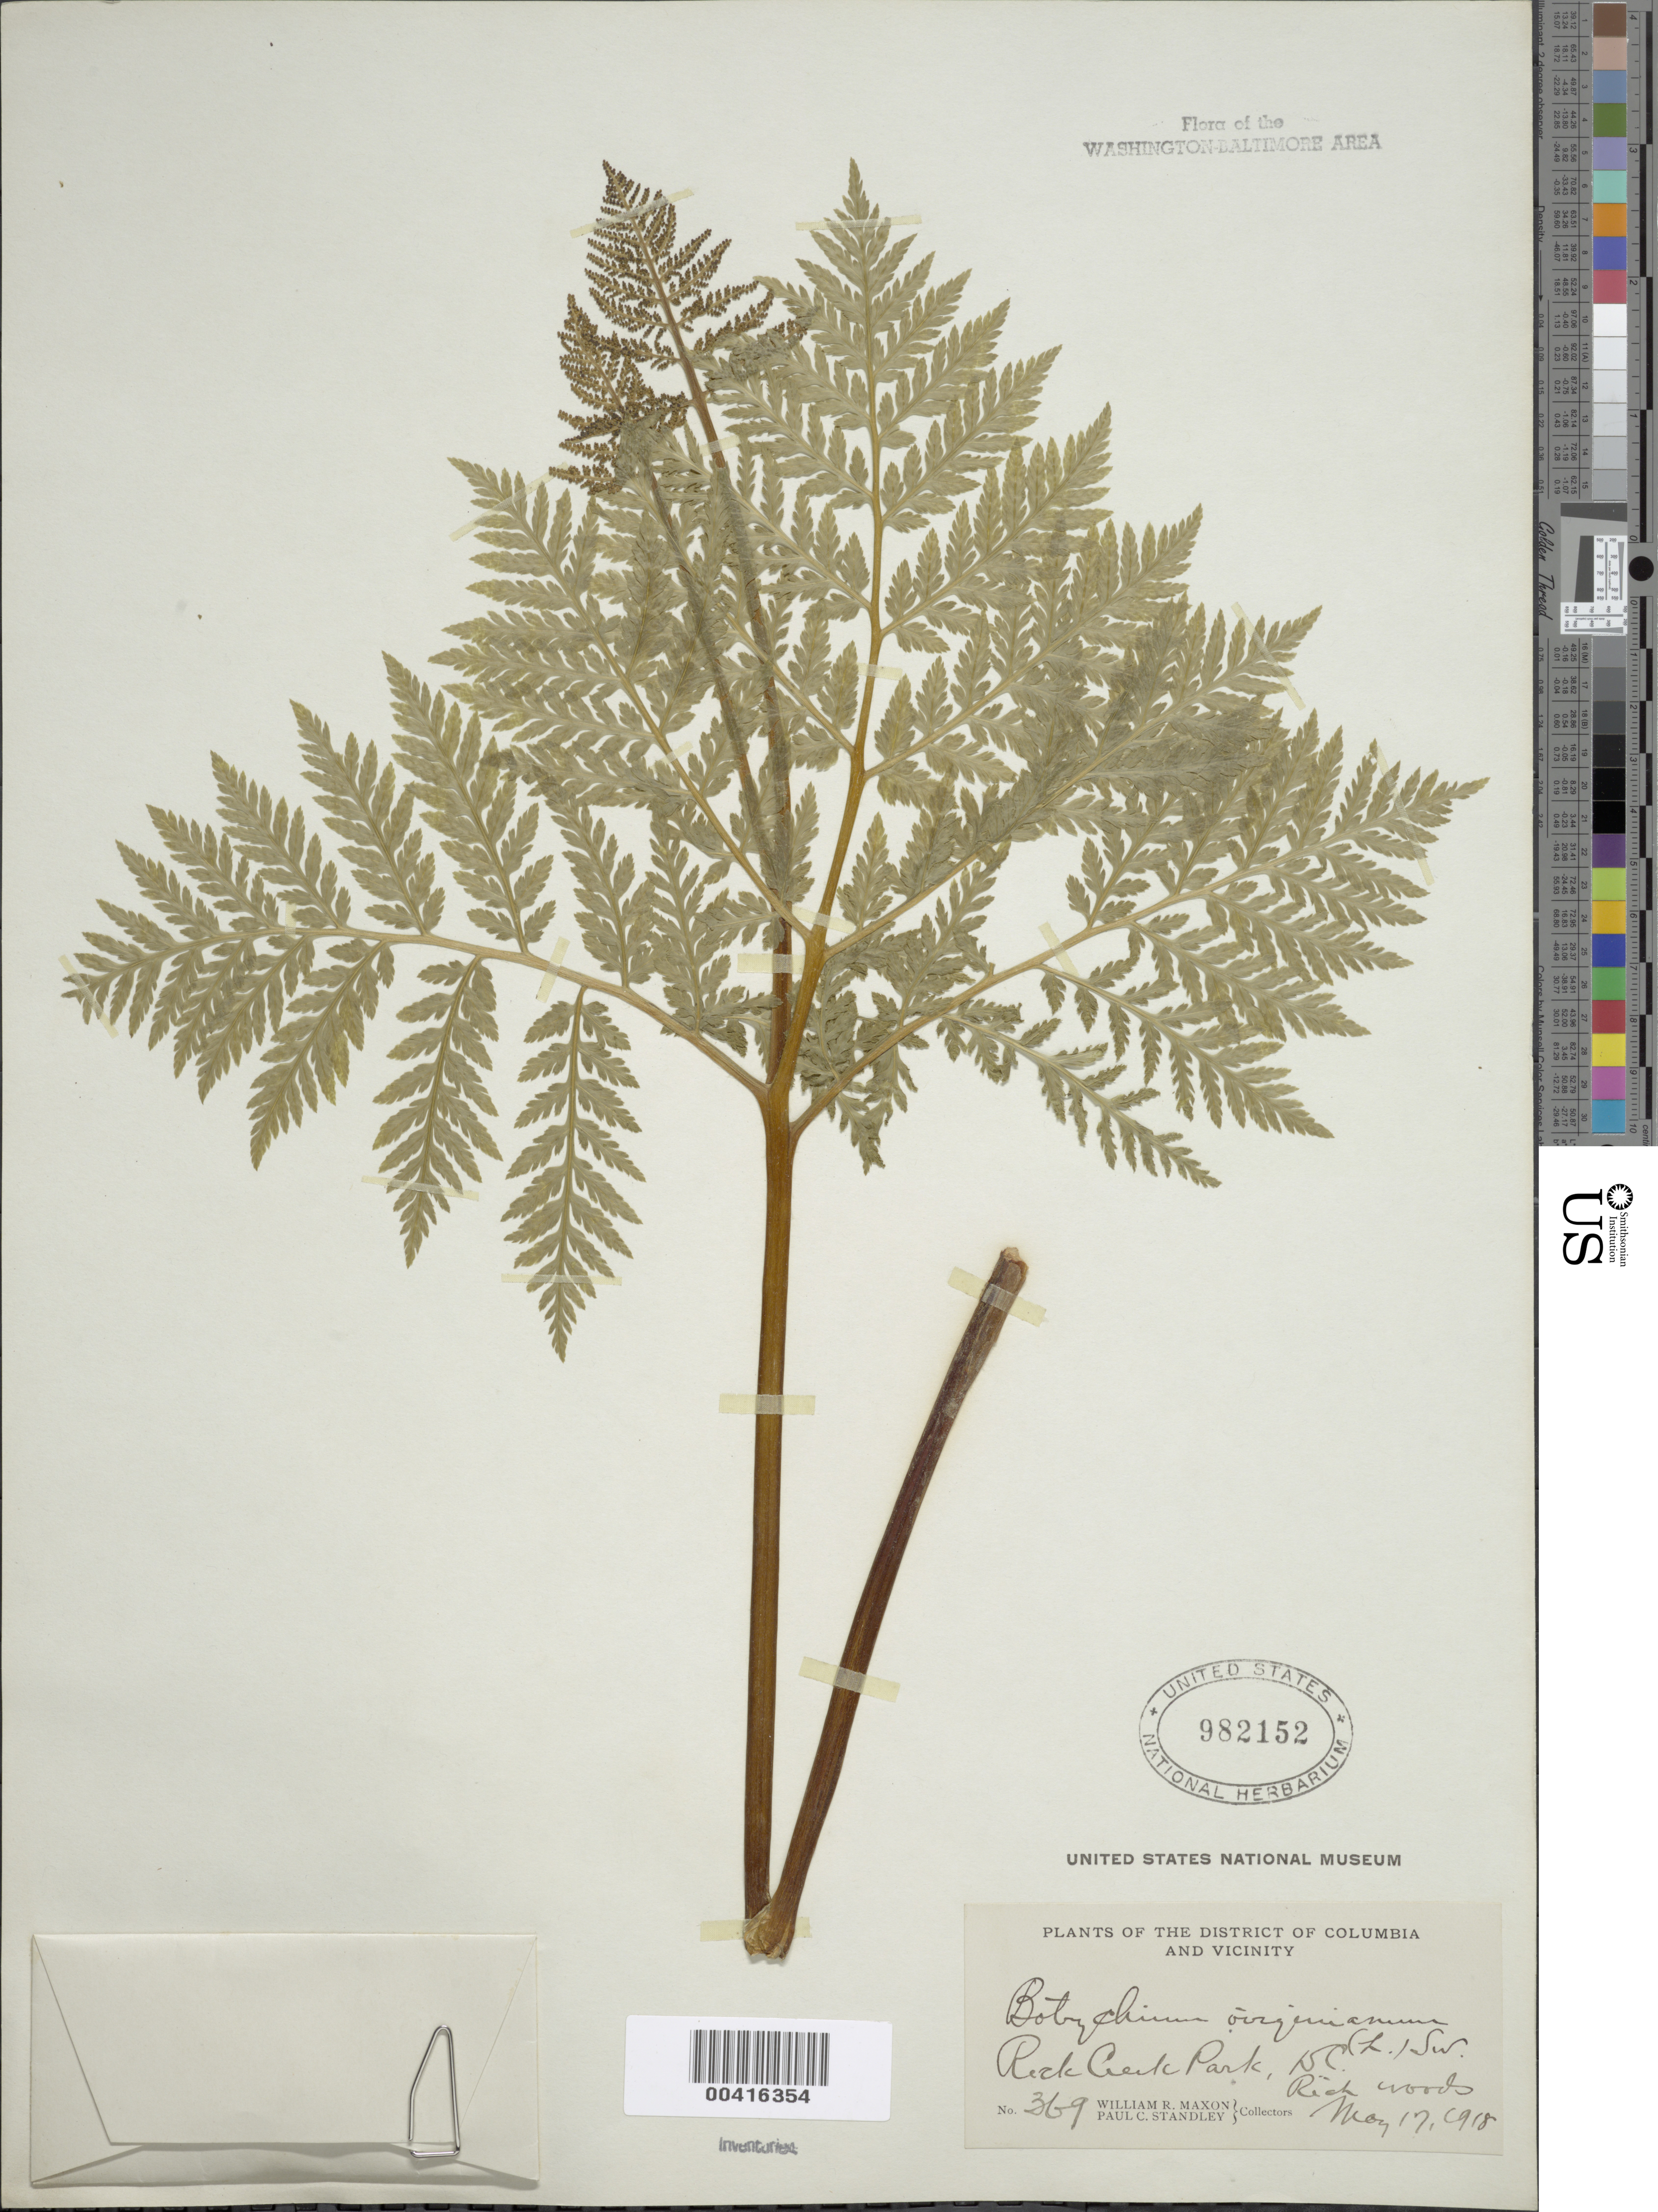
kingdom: Plantae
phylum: Tracheophyta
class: Polypodiopsida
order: Ophioglossales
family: Ophioglossaceae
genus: Botrychium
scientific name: Botrychium virginianum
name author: (L.) Sw.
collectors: W. R. Maxon & P. C. Standley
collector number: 369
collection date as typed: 17 May 1918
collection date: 1918-05-17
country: United States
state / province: District of Columbia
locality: Rock Creek Park Rock Creek Park and Vicinity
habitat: Rich woods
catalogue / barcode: US 982152